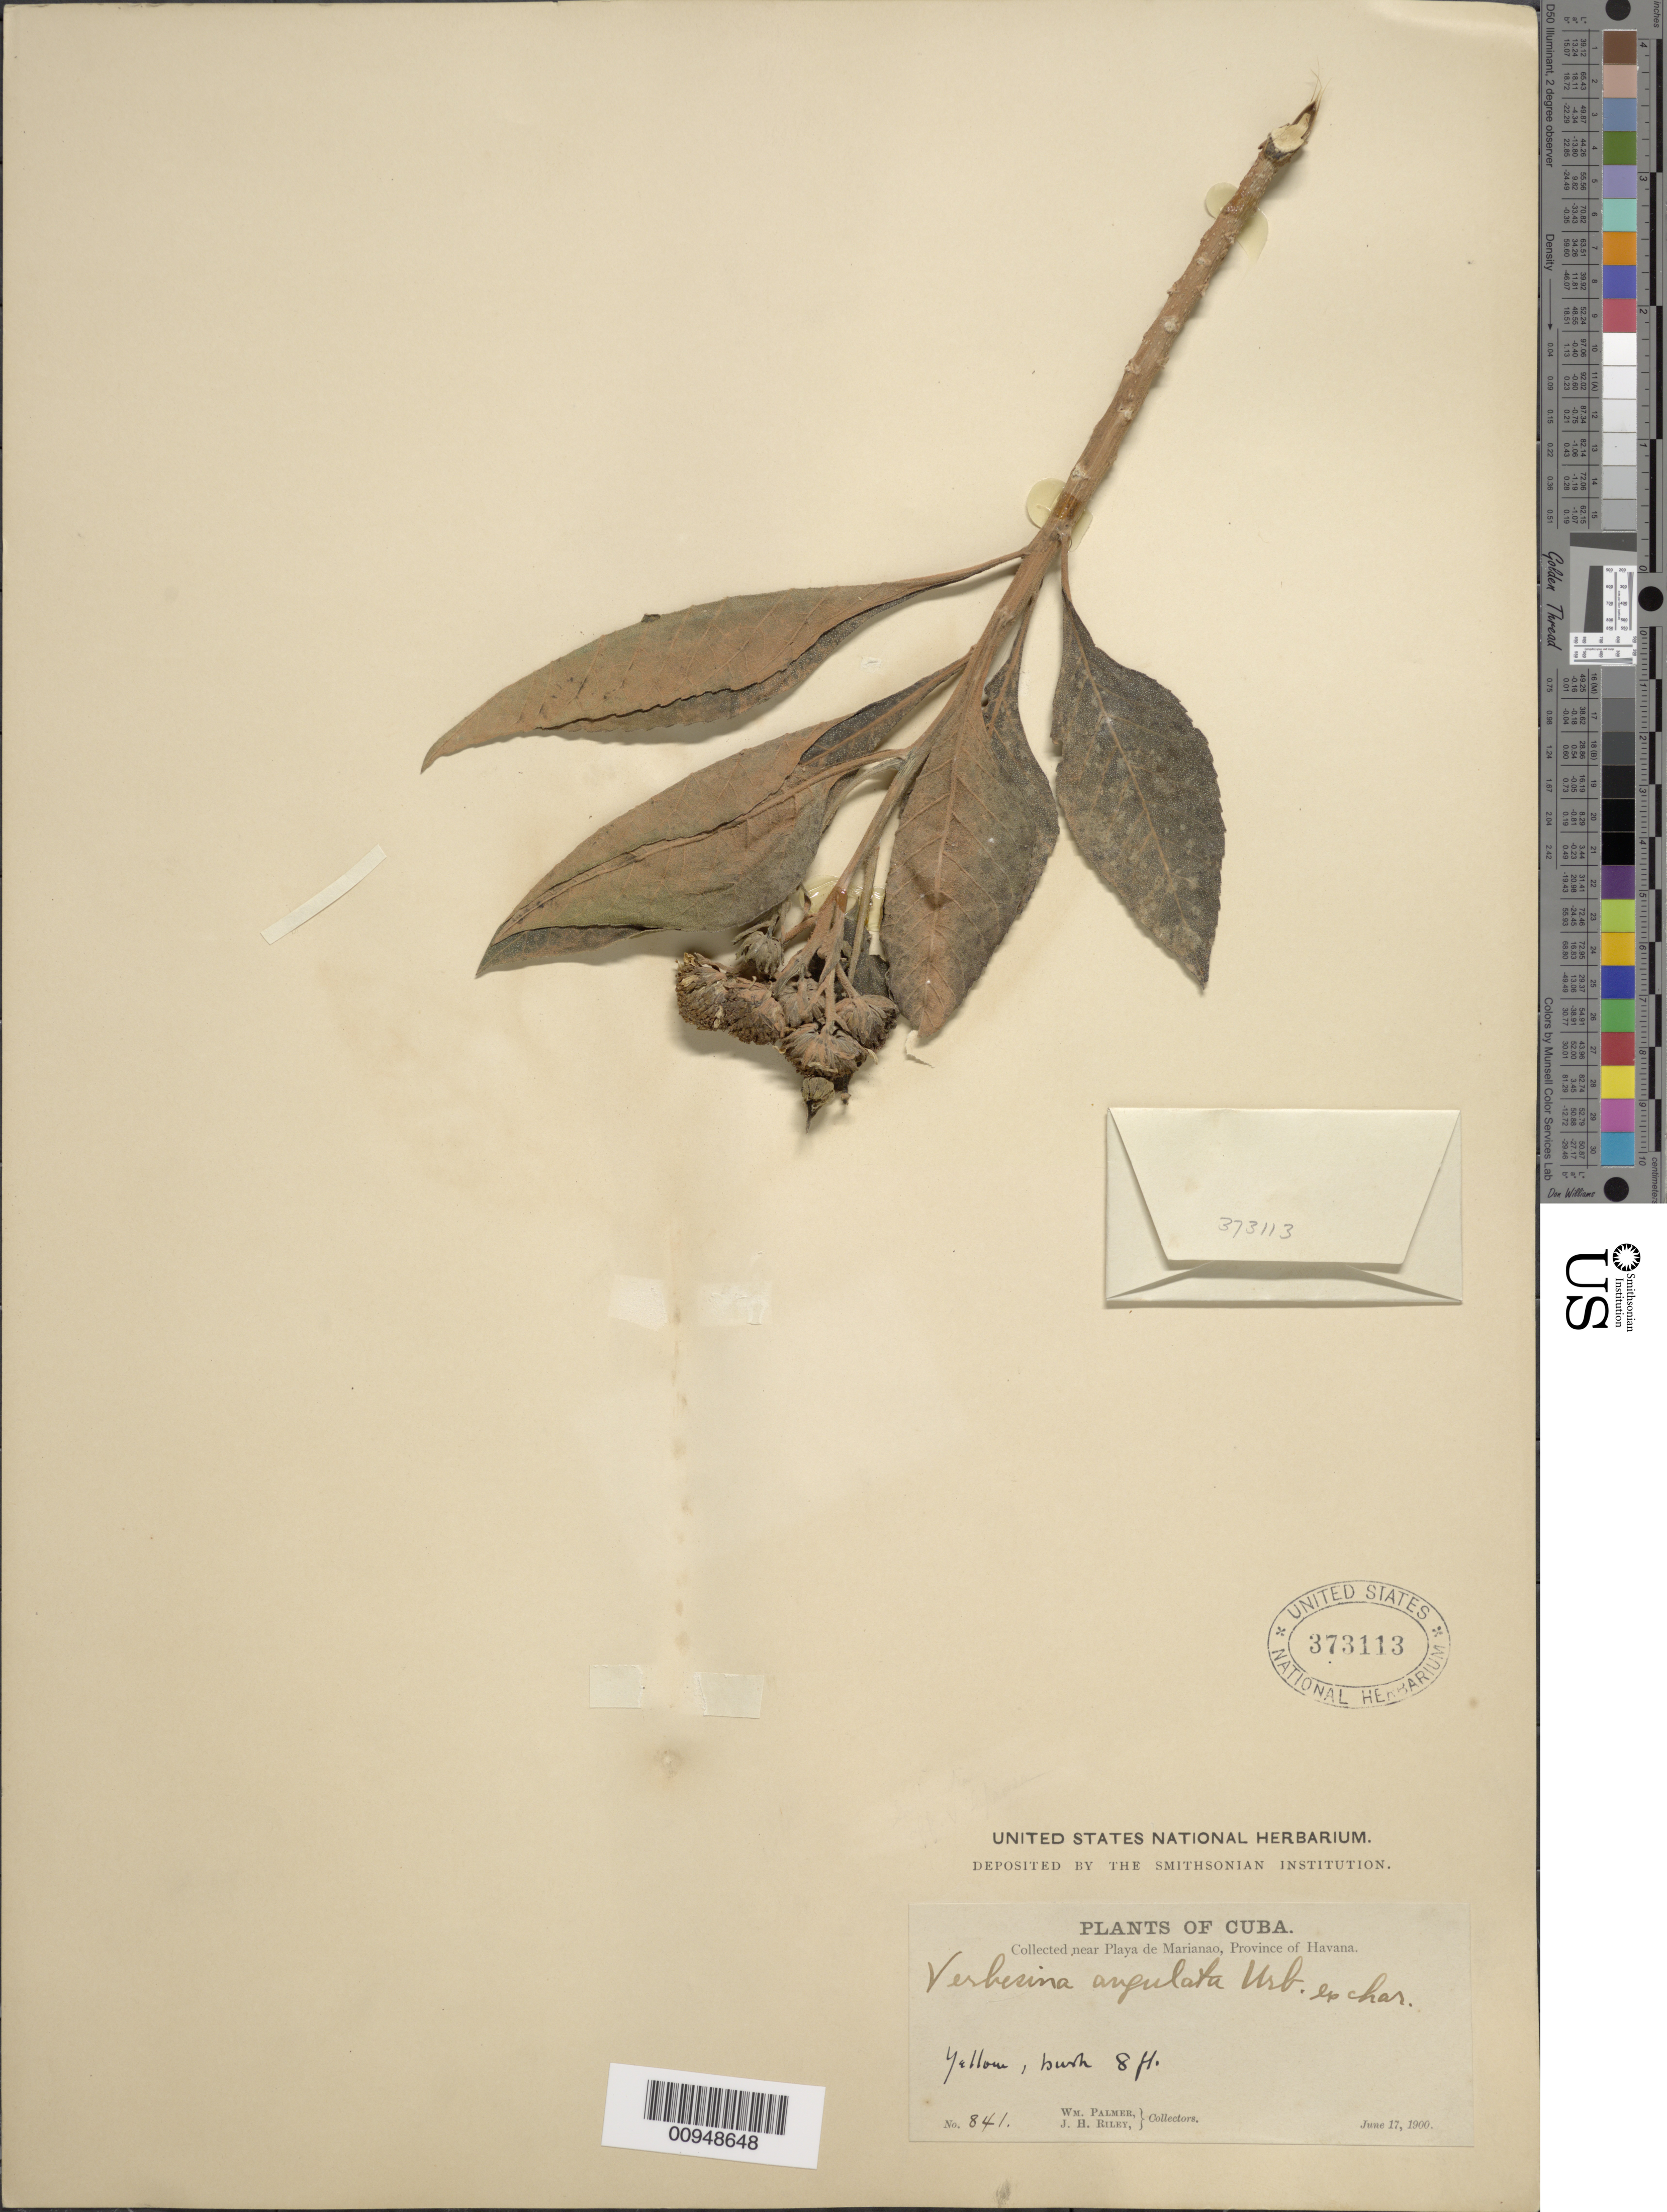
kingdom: Plantae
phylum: Tracheophyta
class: Magnoliopsida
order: Asterales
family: Asteraceae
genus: Verbesina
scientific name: Verbesina angulata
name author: Urb.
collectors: W. Palmer & J. H. Riley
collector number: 841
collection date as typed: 17 Jun 1900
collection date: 1900-06-17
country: Cuba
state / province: La Habana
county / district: Municipio Playa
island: Cuba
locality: Near Playa de Marianao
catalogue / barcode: US 373113